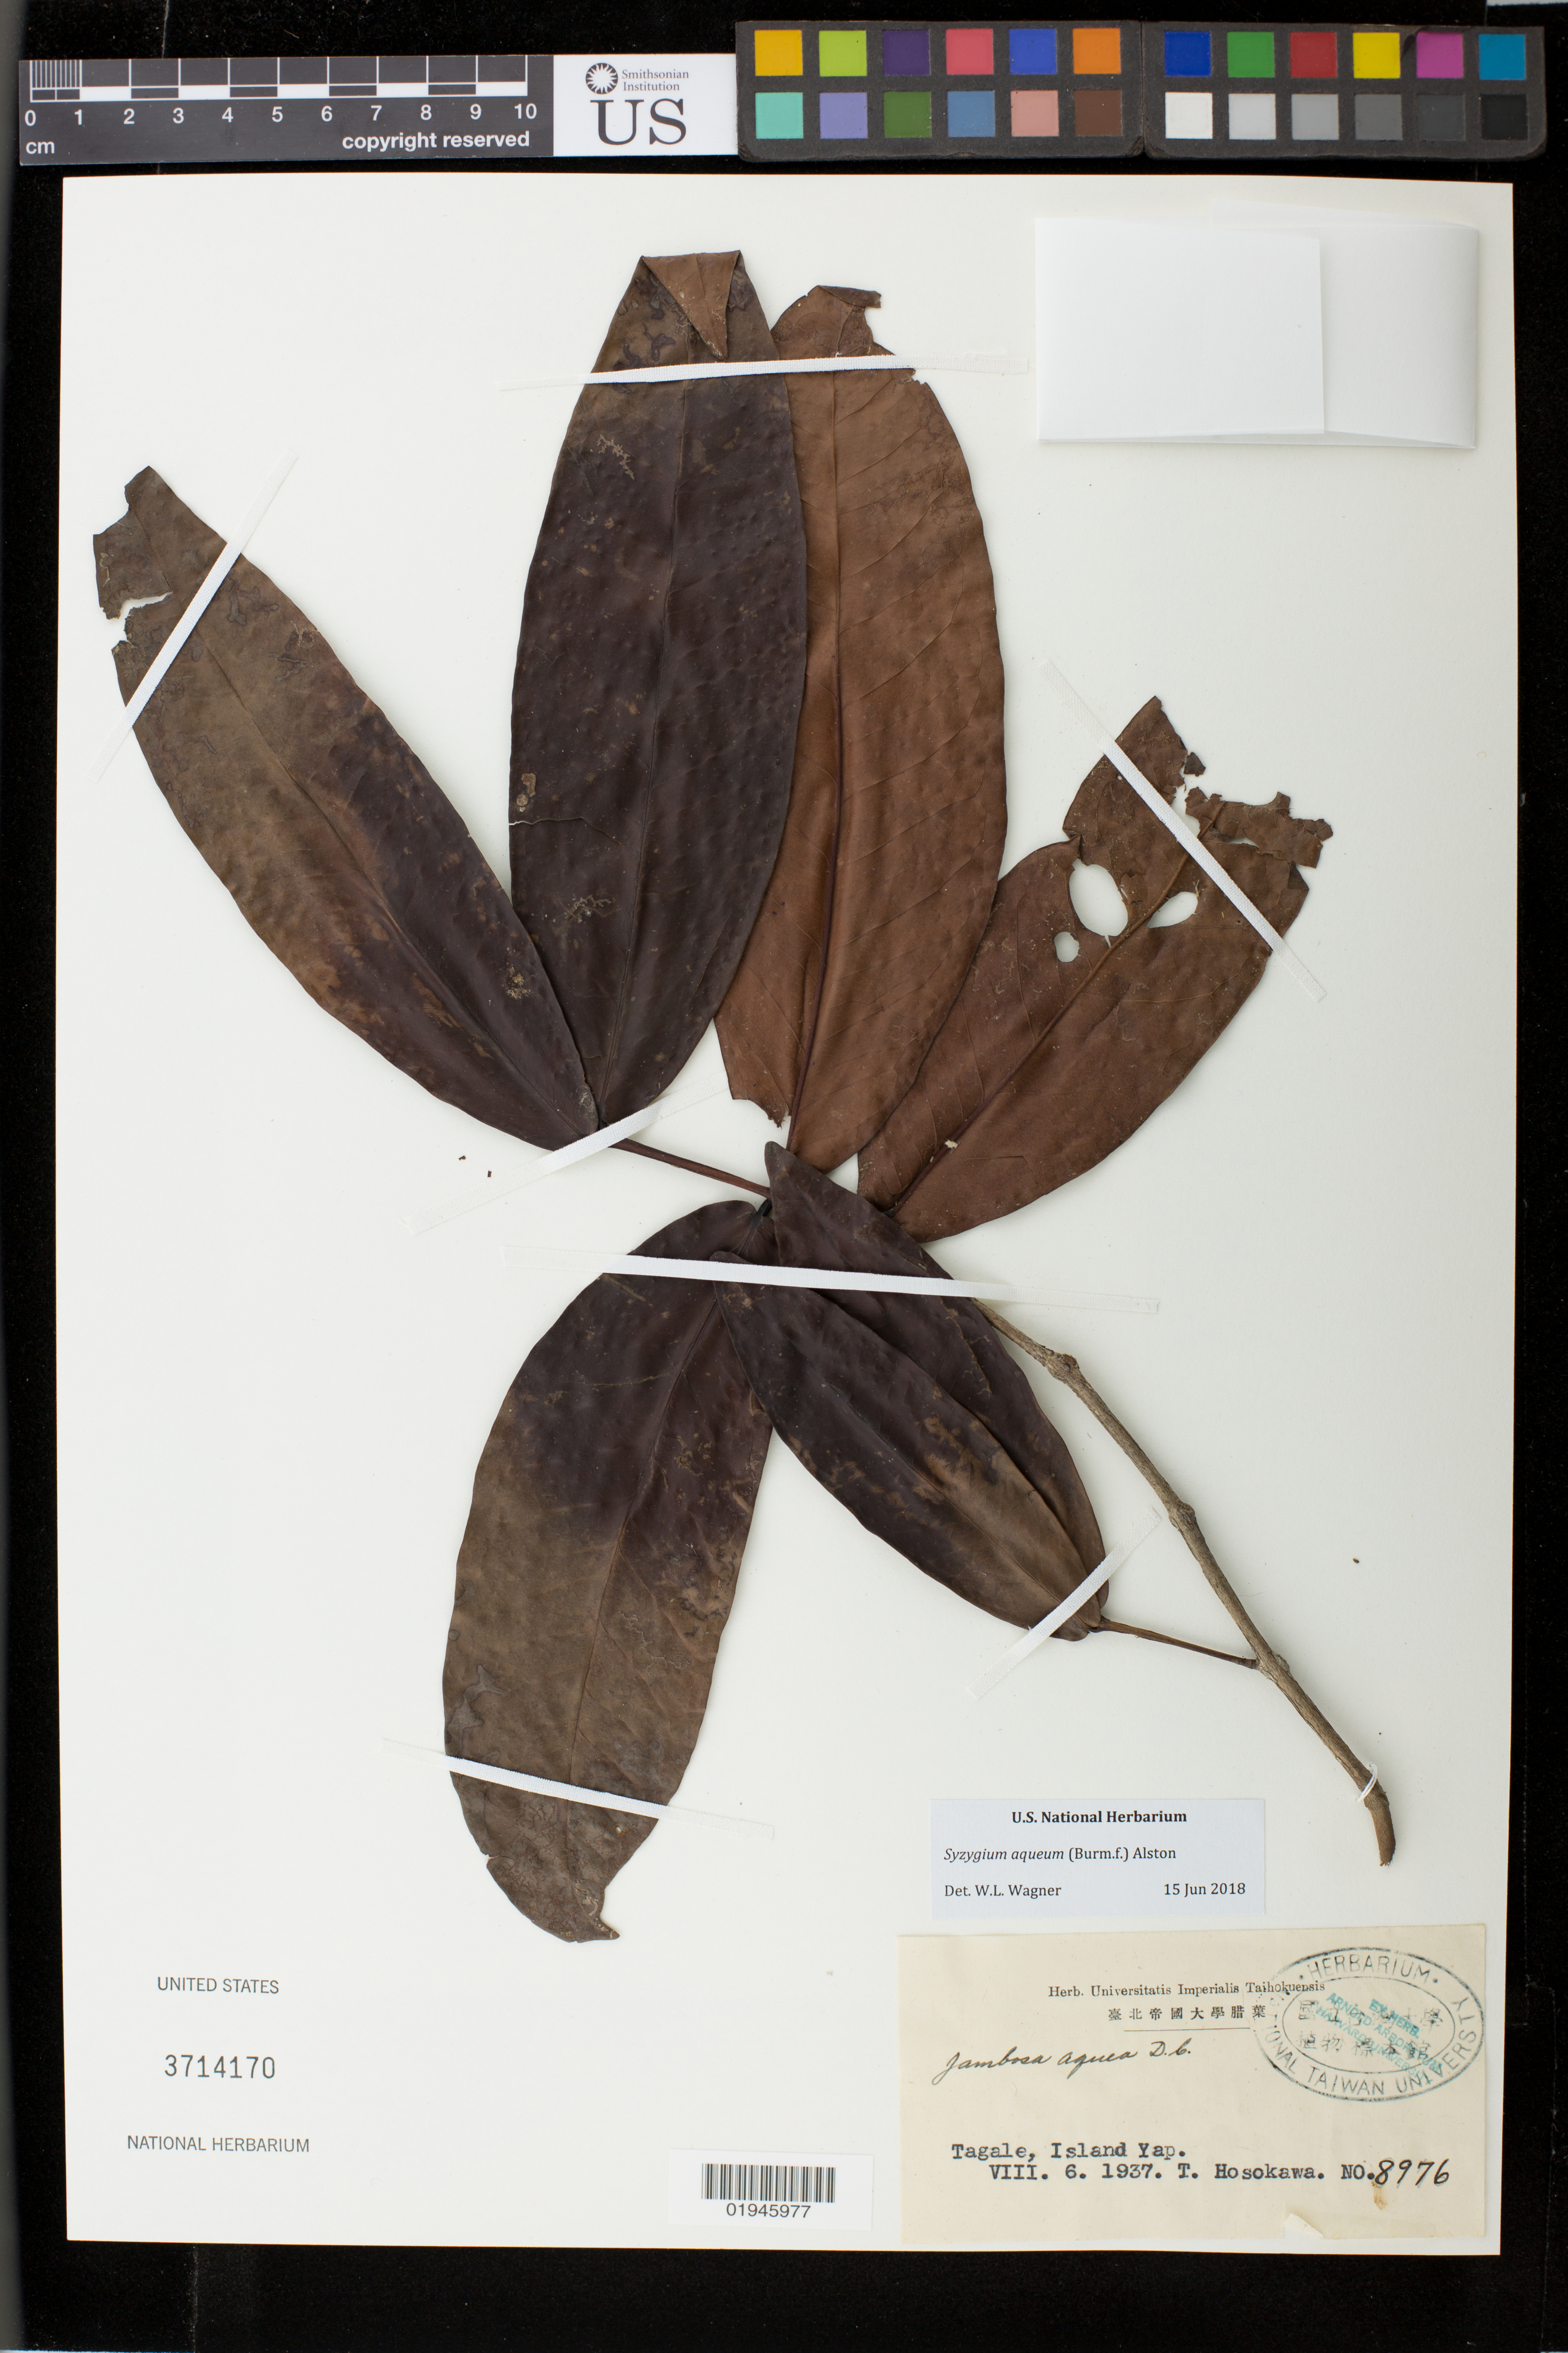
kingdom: Plantae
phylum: Tracheophyta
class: Magnoliopsida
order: Myrtales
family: Myrtaceae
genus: Syzygium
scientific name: Syzygium aqueum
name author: (Burm. f.) Altson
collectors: T. Hosokawa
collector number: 8976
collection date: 1937-08-06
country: Micronesia, Federated States of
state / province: Yap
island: Yap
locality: Tagale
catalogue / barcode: US 3714170